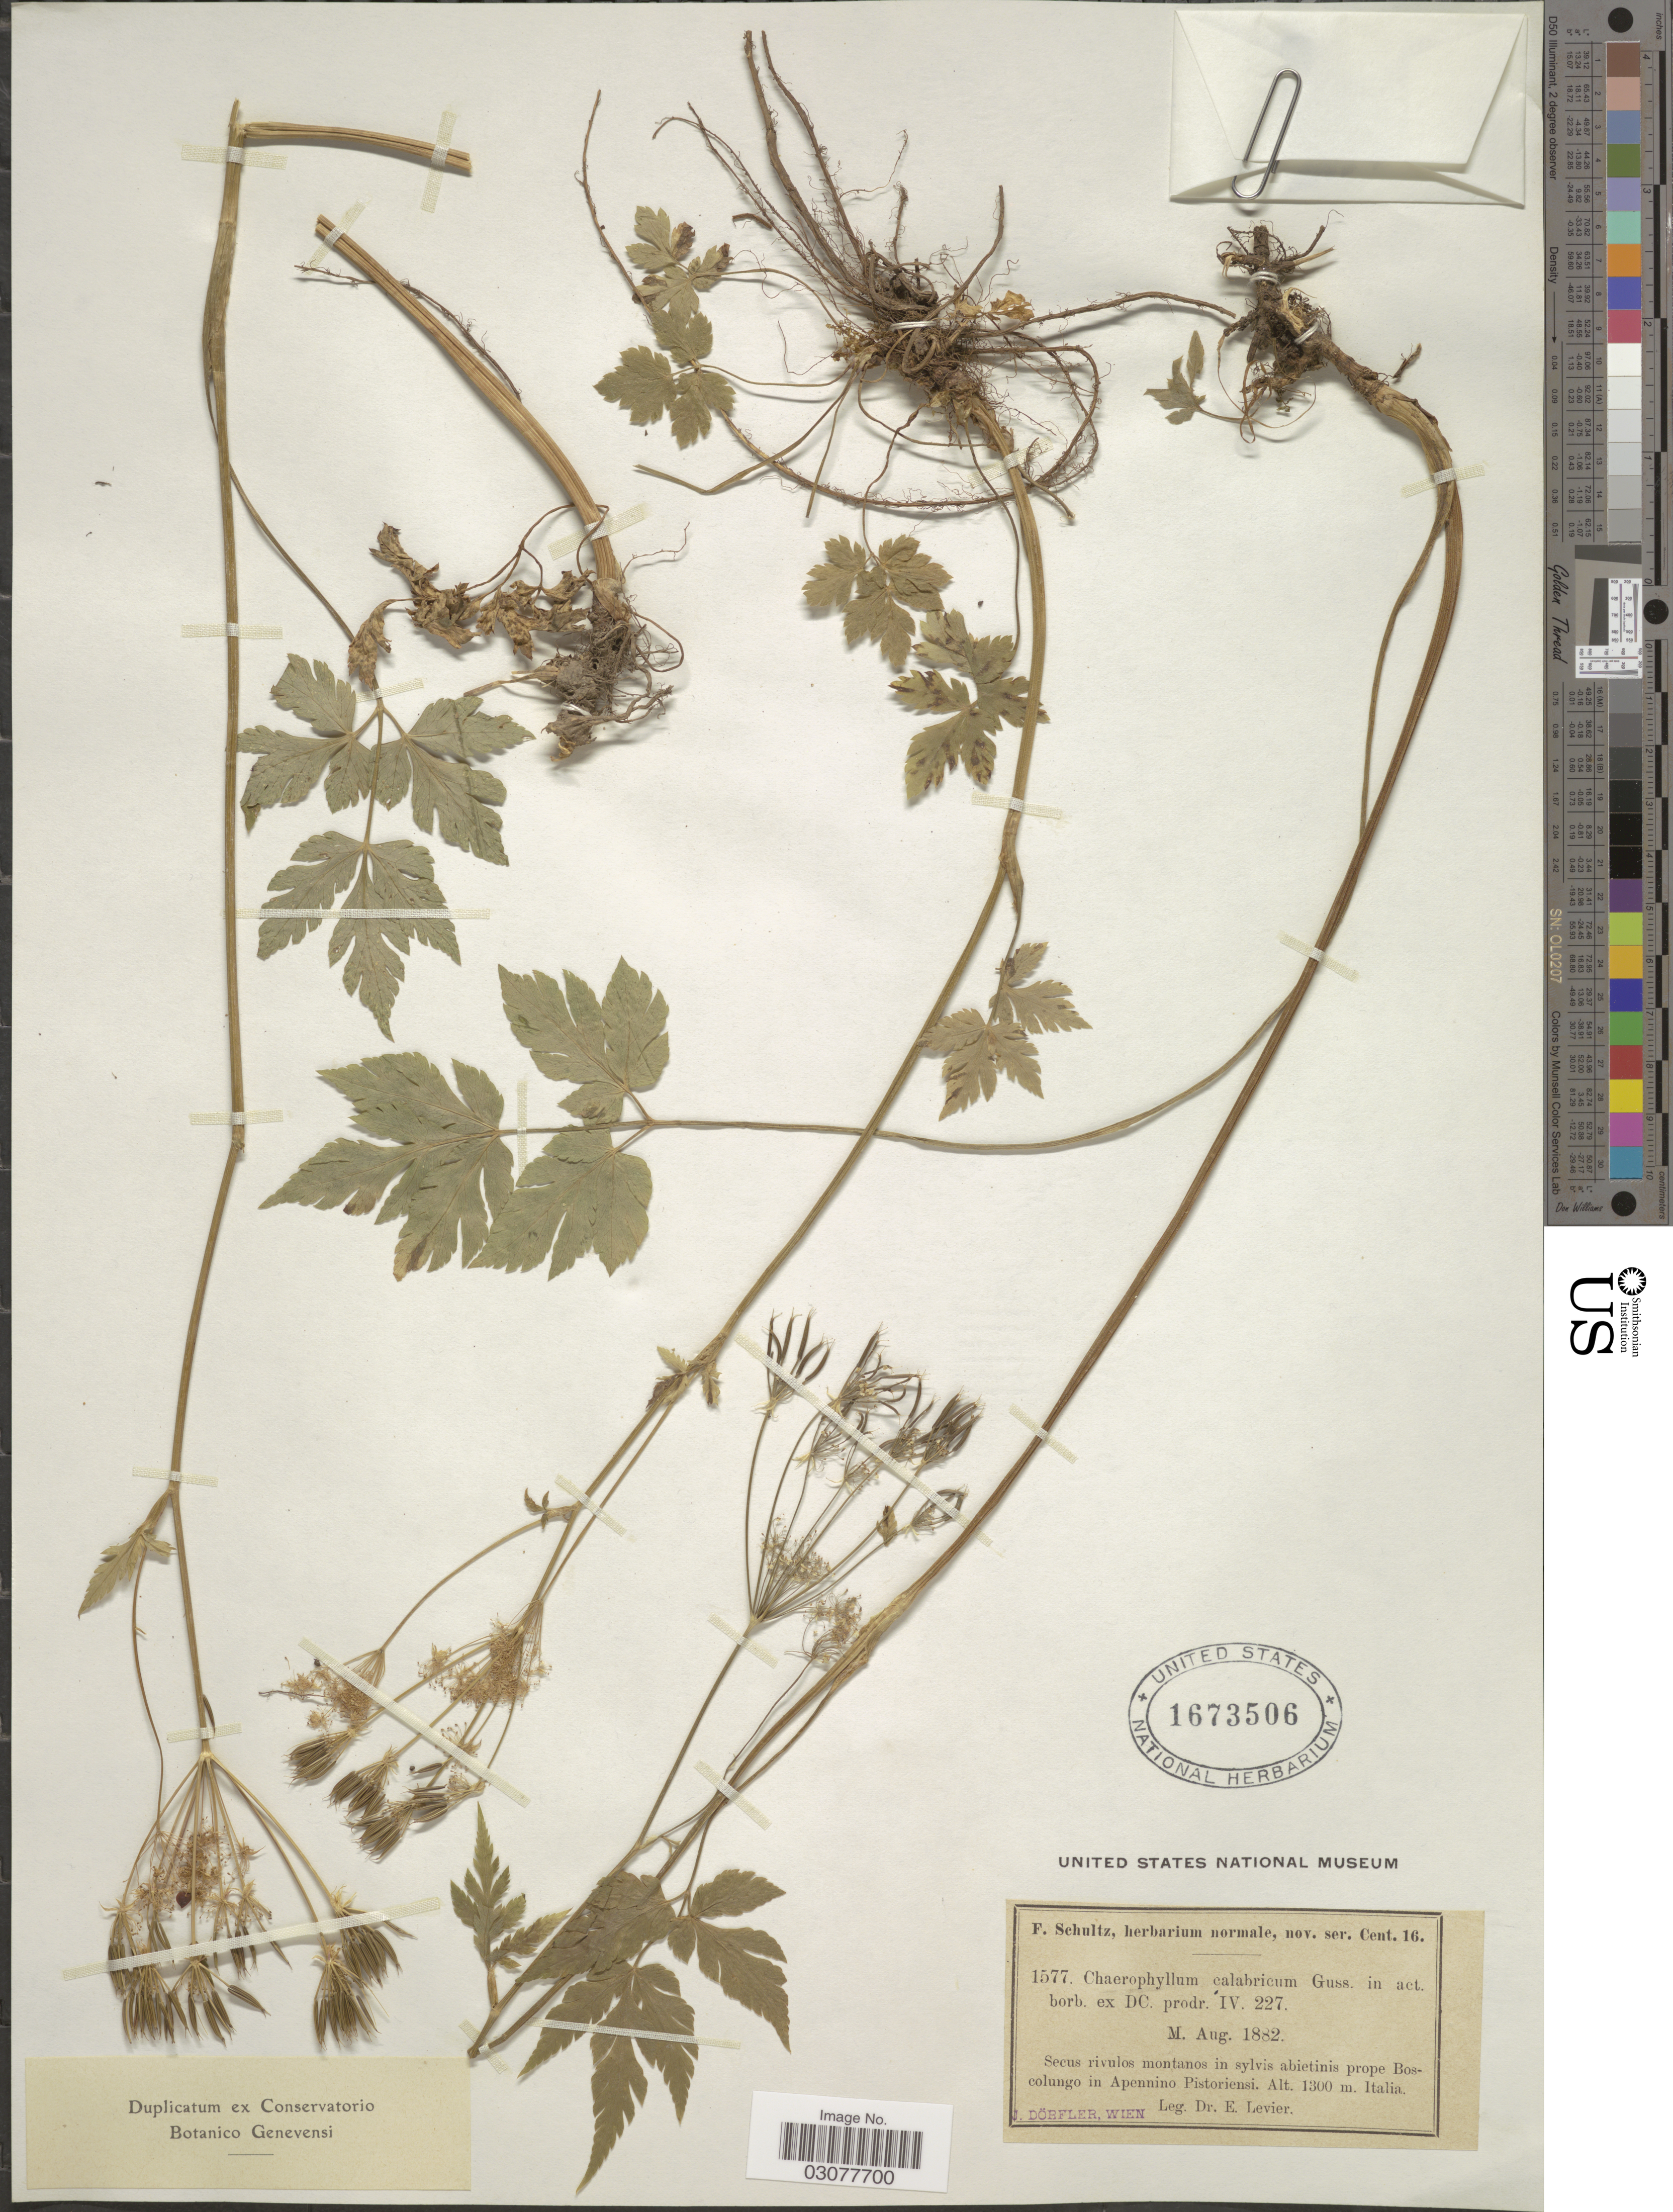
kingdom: Plantae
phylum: Tracheophyta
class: Magnoliopsida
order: Apiales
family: Apiaceae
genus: Chaerophyllum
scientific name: Chaerophyllum calabricum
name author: Gussone ex DC.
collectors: É. Levier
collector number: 1577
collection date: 1882-08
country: Italy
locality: Secus rivulos montanos in sylvis abietins prope Boscolungo in Apennino Pistoriensi.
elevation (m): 1300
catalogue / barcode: US 1673506